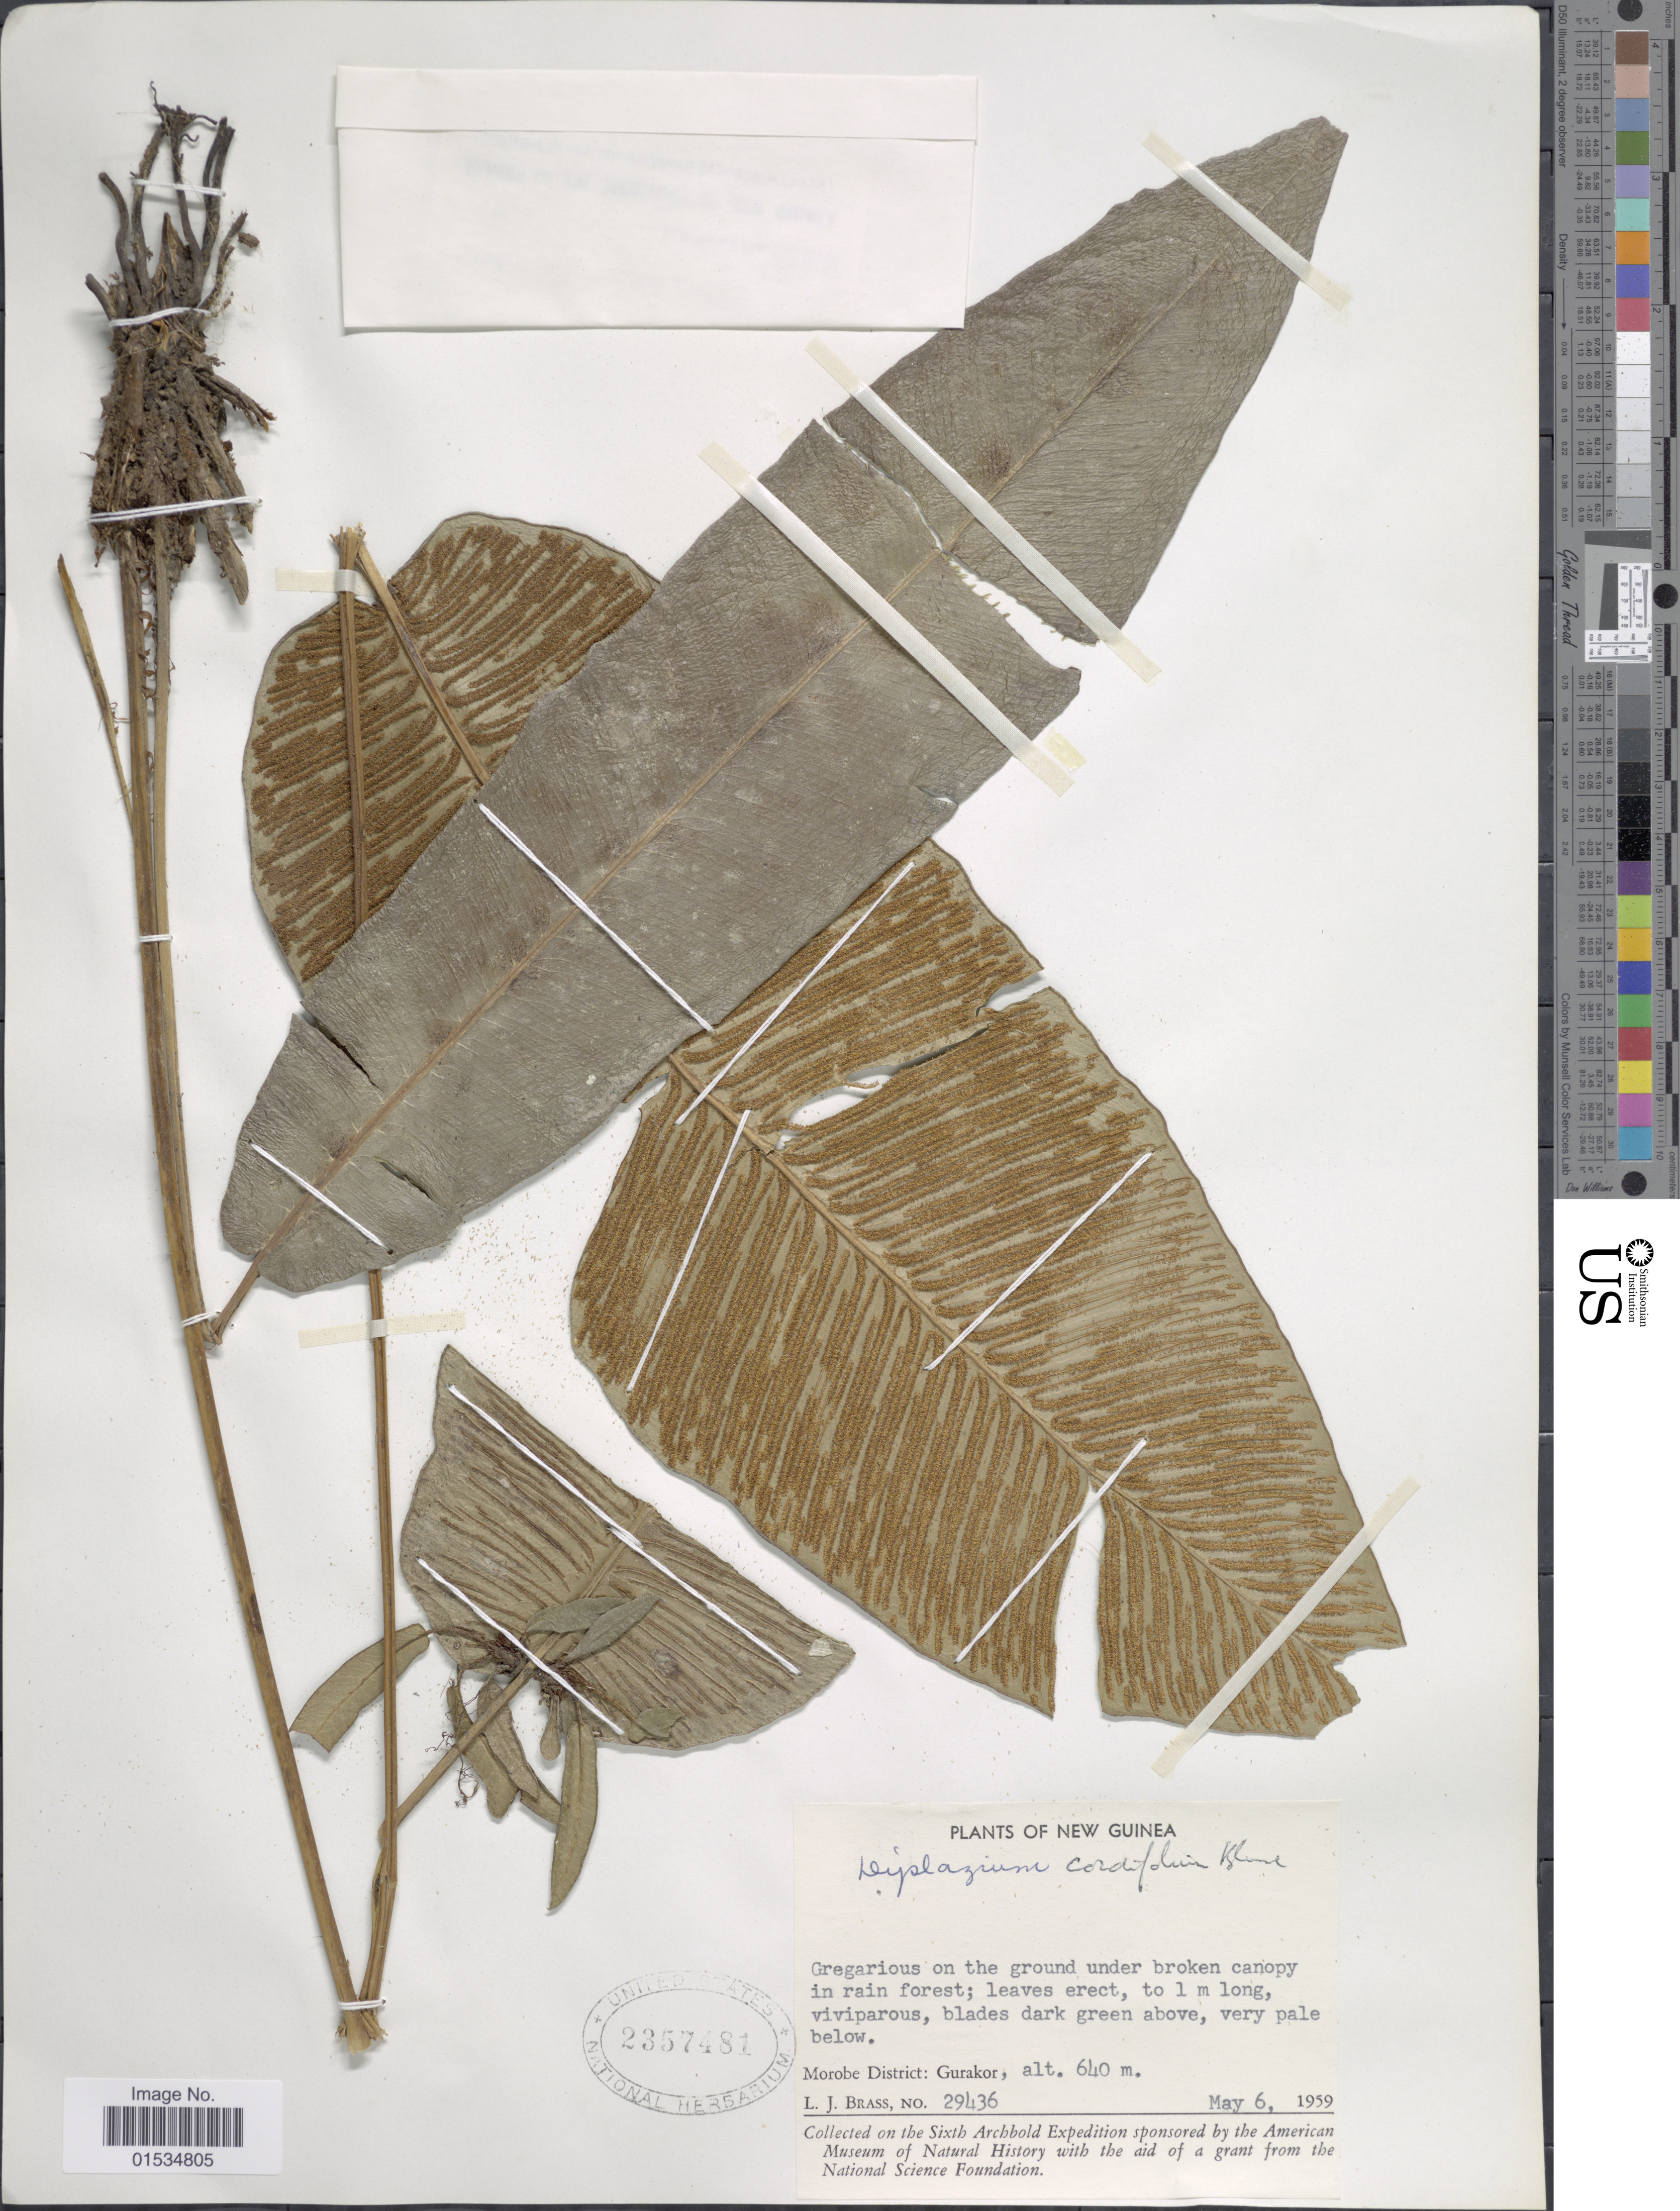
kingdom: Plantae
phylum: Tracheophyta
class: Polypodiopsida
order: Polypodiales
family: Athyriaceae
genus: Diplazium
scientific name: Diplazium cordifolium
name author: Blume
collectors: L. J. Brass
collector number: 29436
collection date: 1959-05-06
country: Papua New Guinea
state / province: Morobe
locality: New Guinea, Gurakor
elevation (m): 640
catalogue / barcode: US 2357481